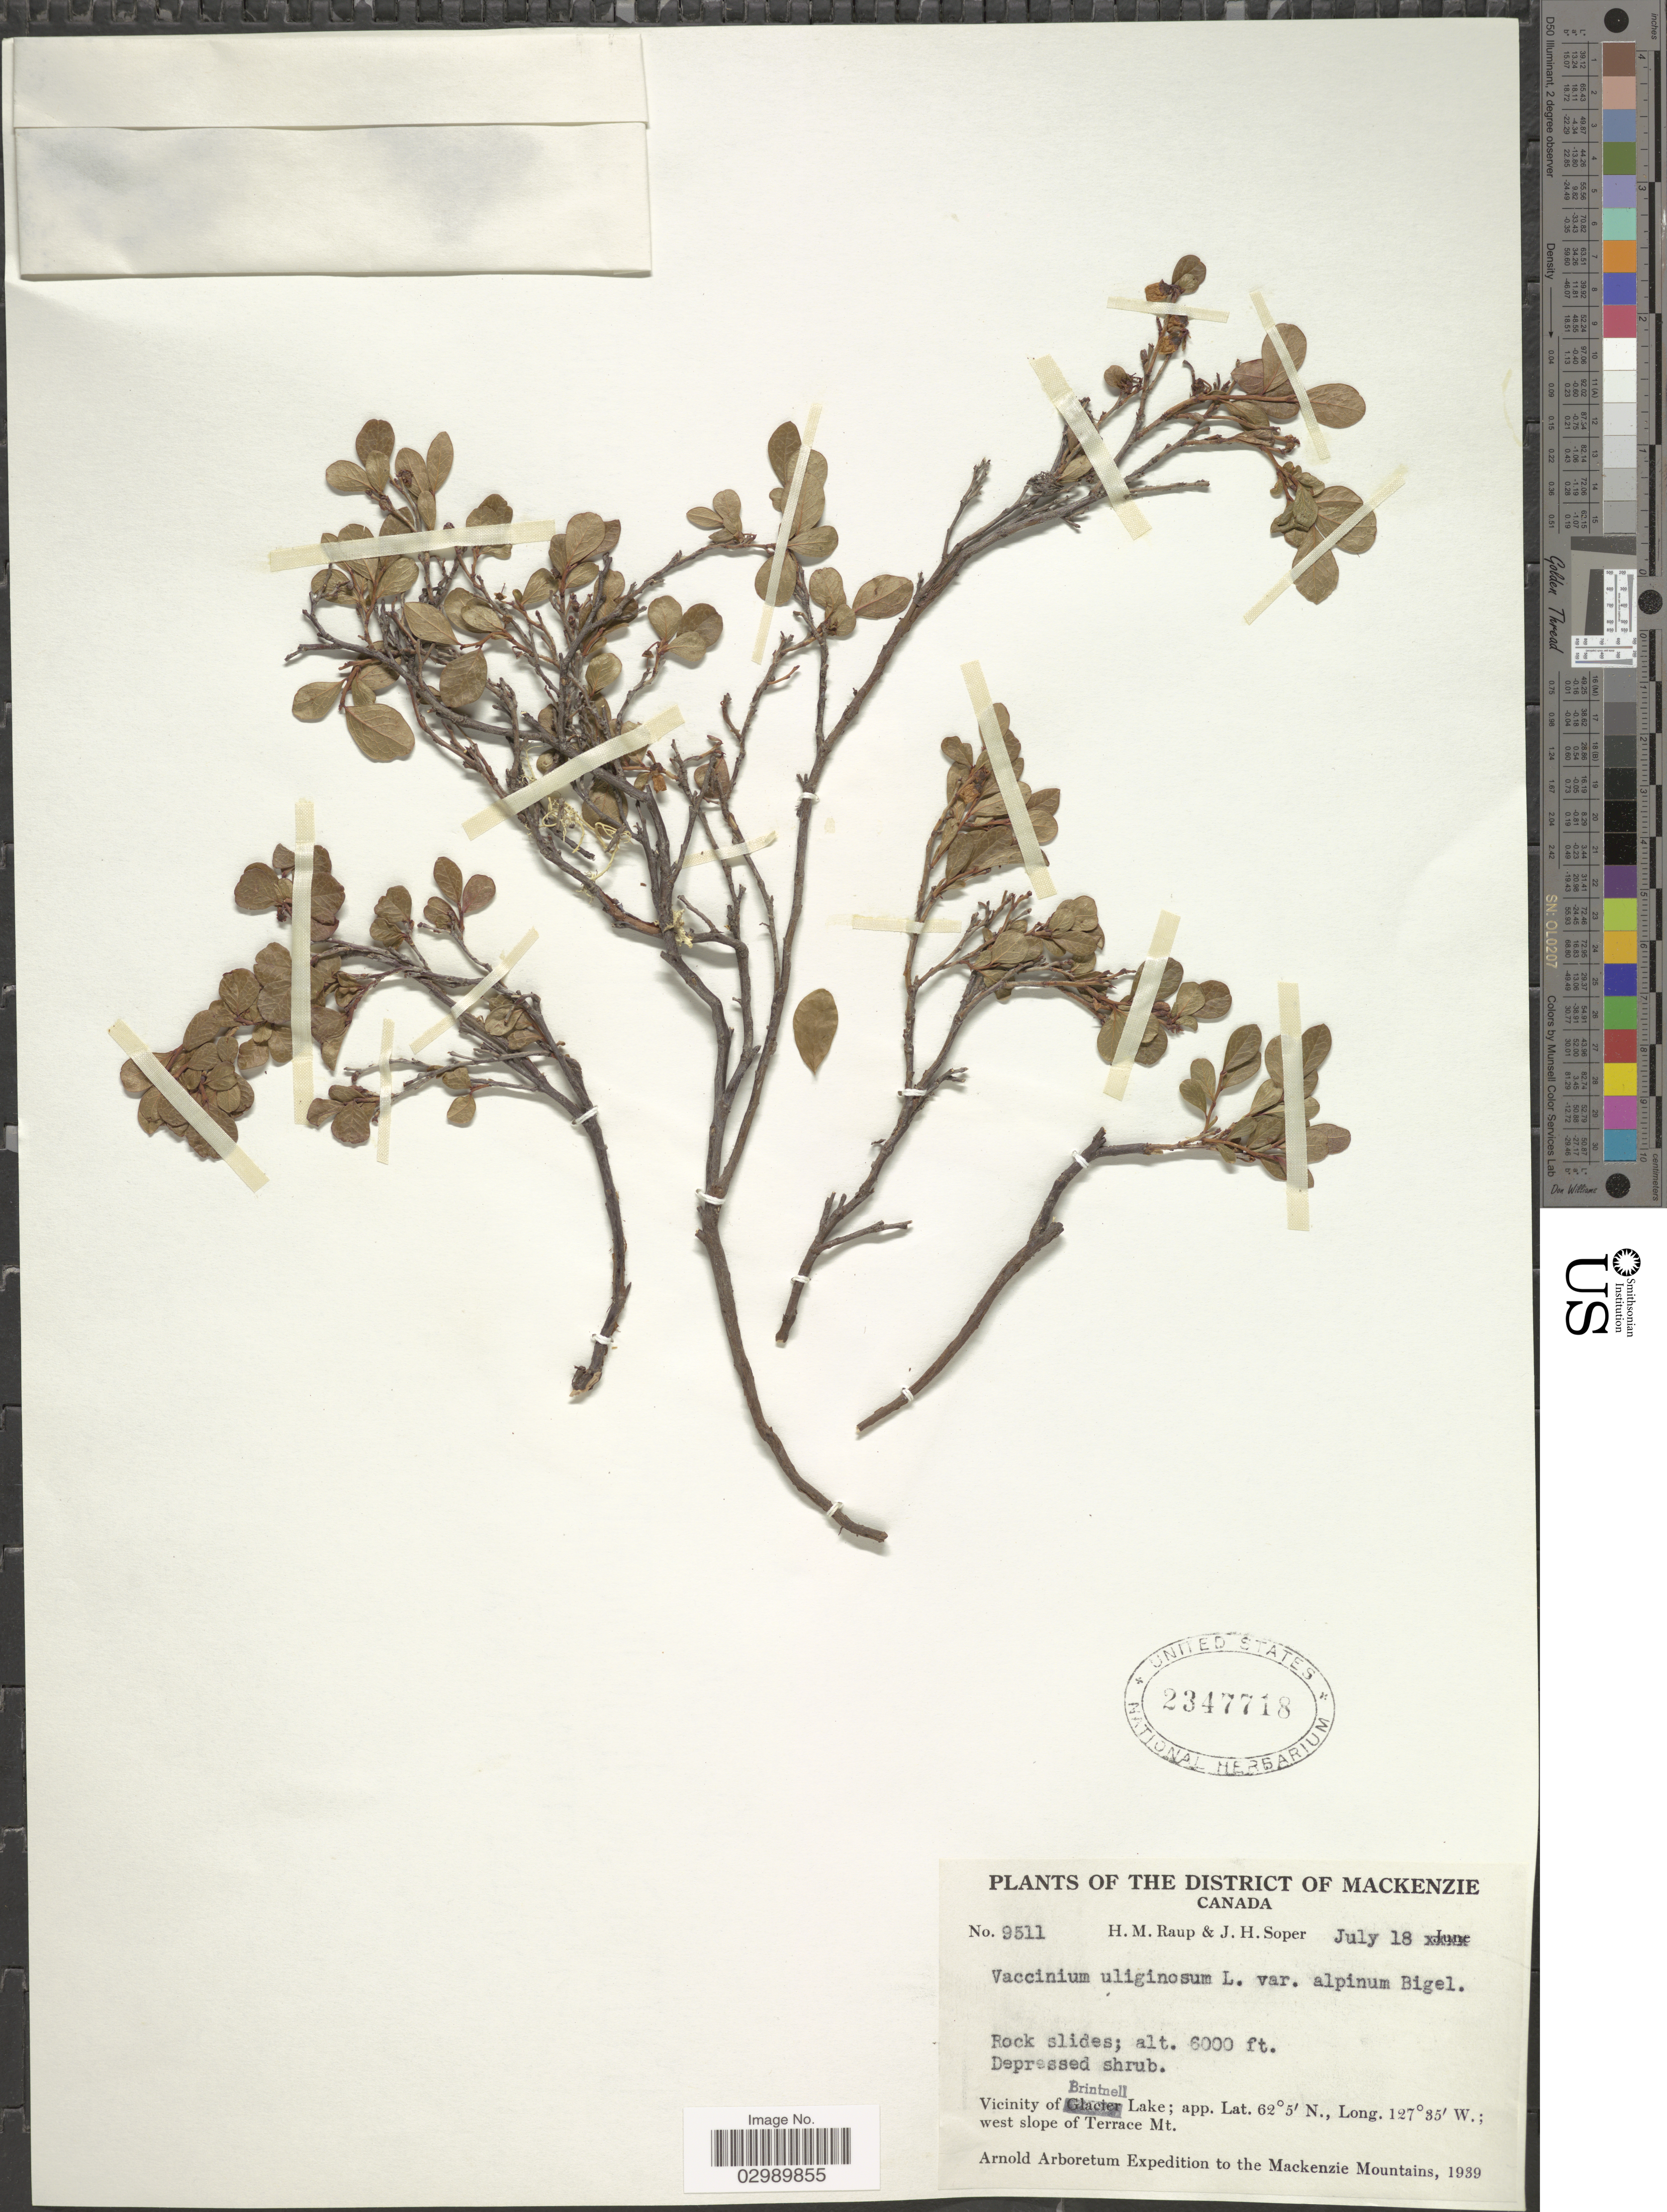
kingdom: Plantae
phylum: Tracheophyta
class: Magnoliopsida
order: Ericales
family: Ericaceae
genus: Vaccinium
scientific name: Vaccinium uliginosum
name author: L.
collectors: H. Raup & J. H. Soper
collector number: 9511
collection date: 1939-07-18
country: Canada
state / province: British Columbia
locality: The District of Mackenzie, Vicinity of Brintnell Lake, west slope of Terrace Mt.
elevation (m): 1829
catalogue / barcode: US 2347718